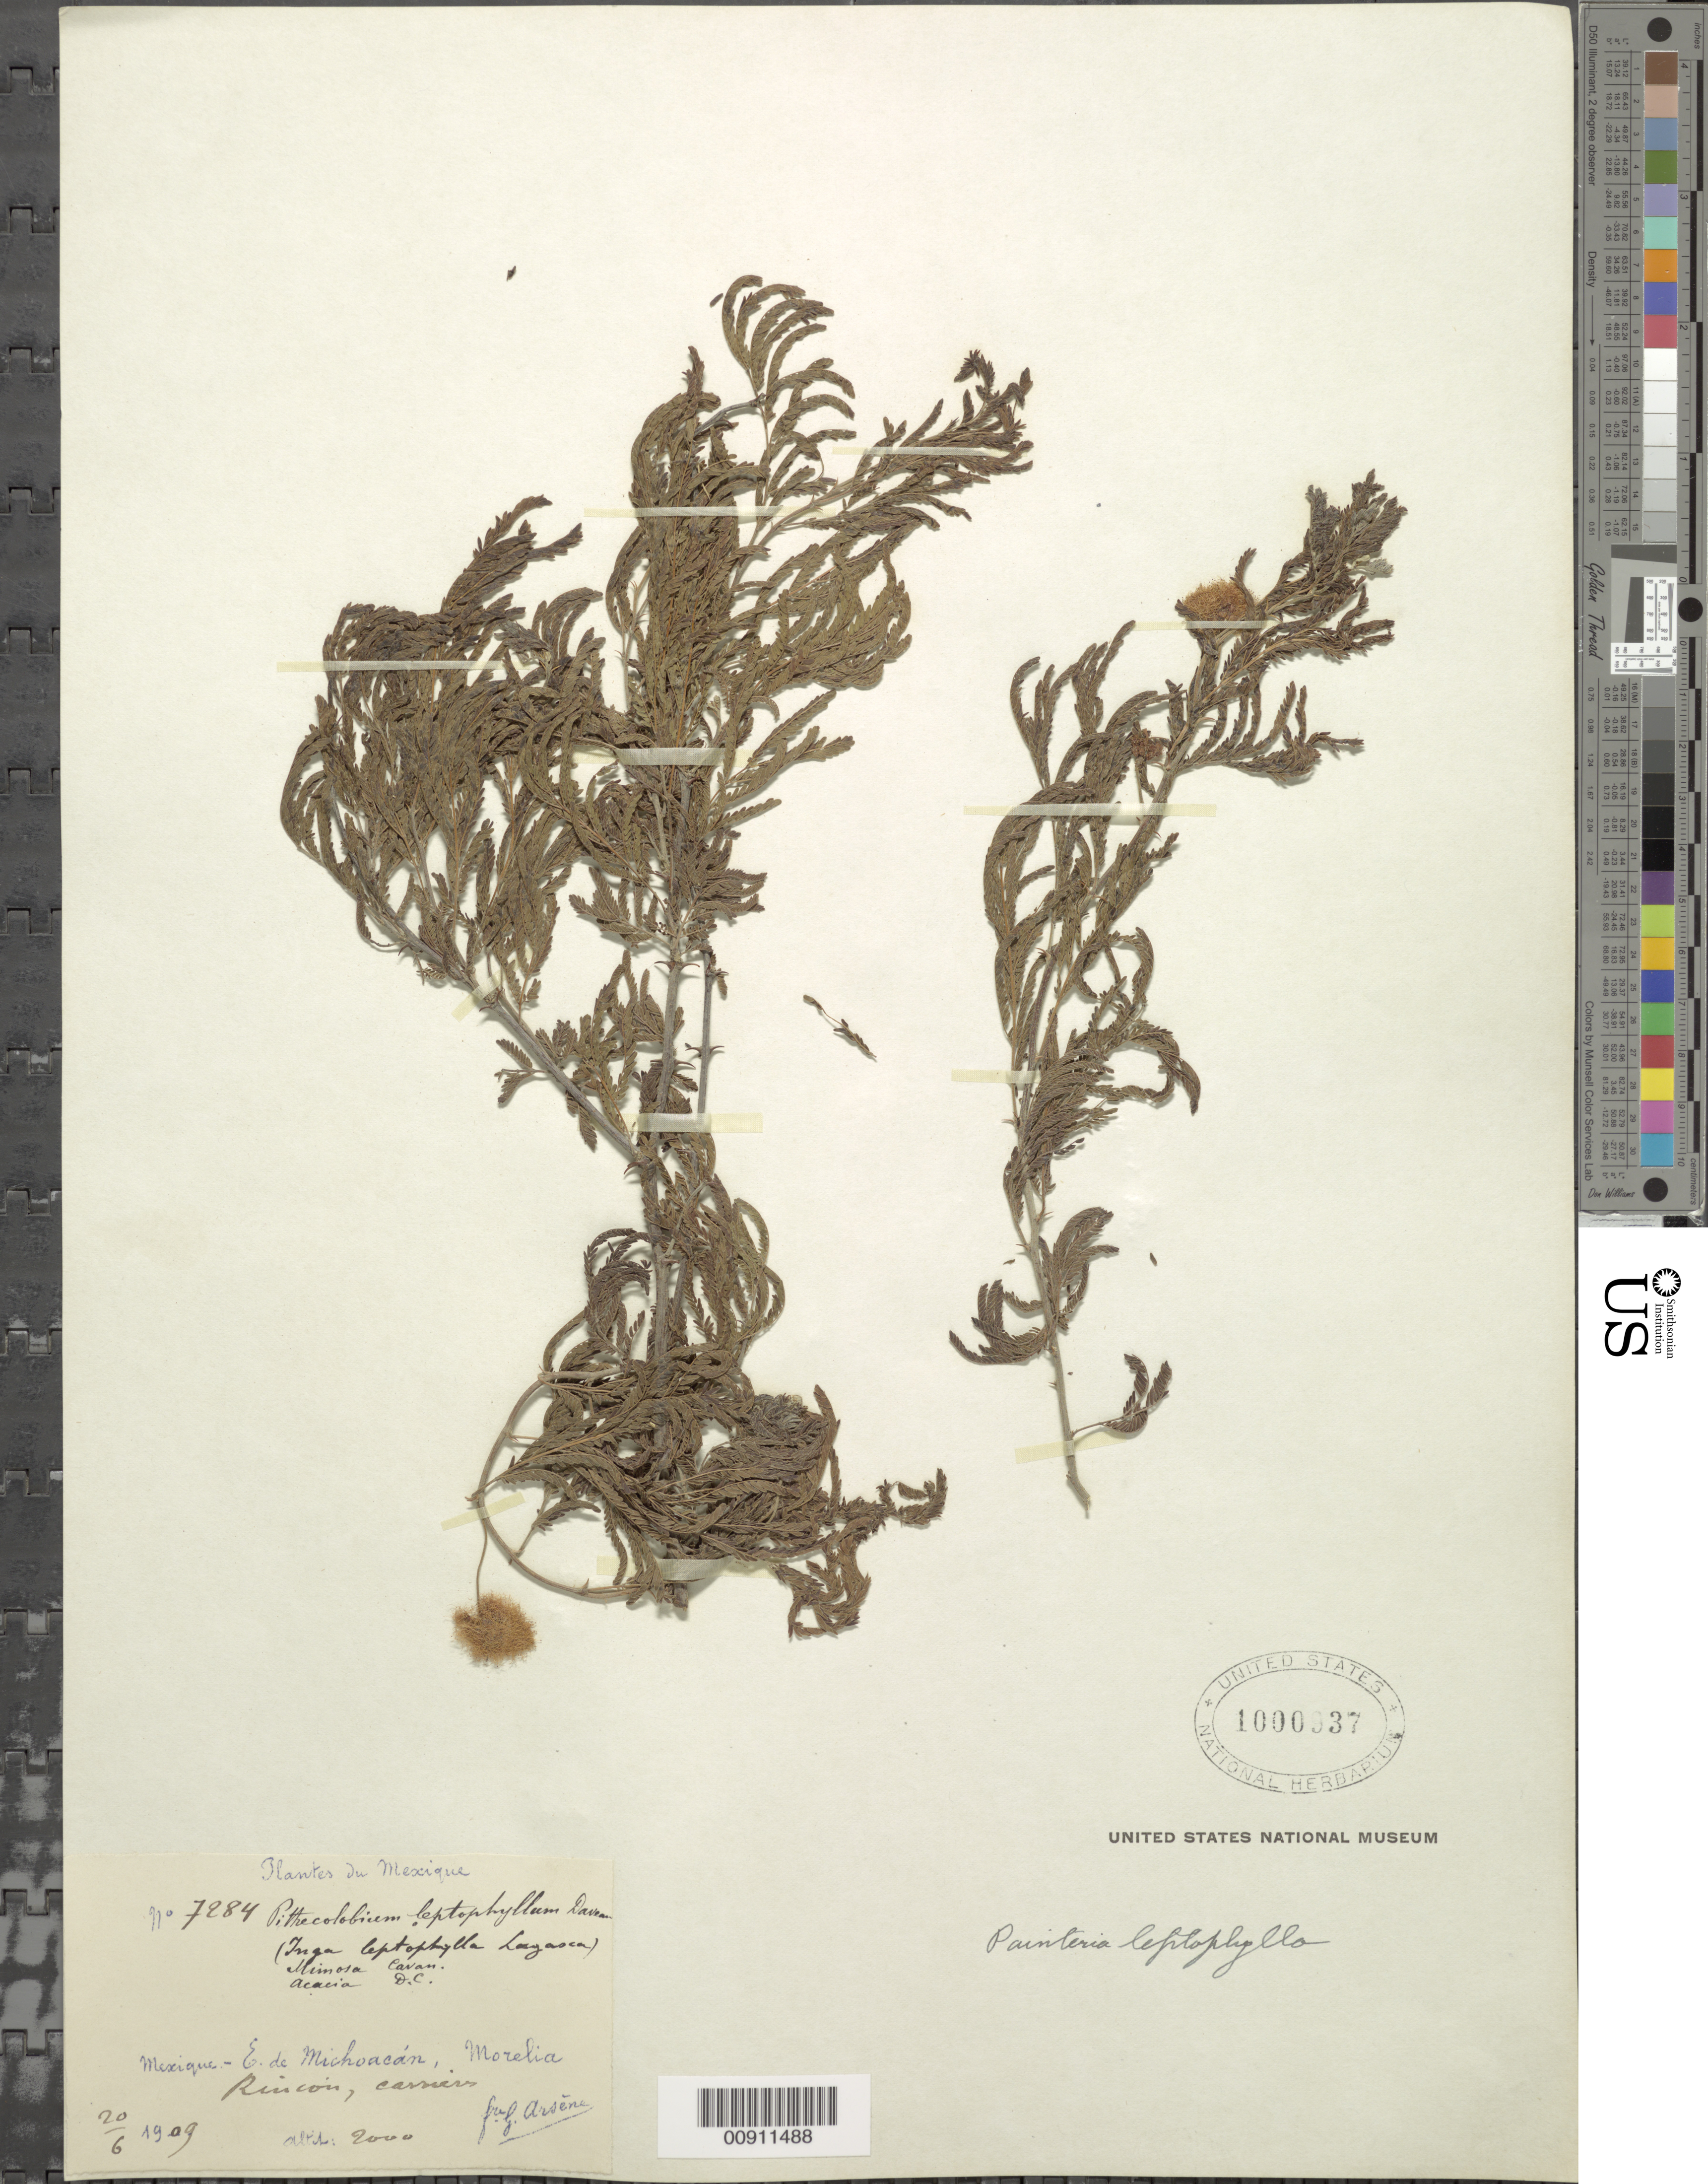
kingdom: Plantae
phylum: Tracheophyta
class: Magnoliopsida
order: Fabales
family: Fabaceae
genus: Ricoa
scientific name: Ricoa leptophylla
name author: (DC.) Duno & Torke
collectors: Bro. G. Arsène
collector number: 7284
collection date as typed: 20 Jun 1909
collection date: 1909-06-20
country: Mexico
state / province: Michoacán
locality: E. de Michoacán, Morelia, Rincón, carnir [sic].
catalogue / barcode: US 1000937